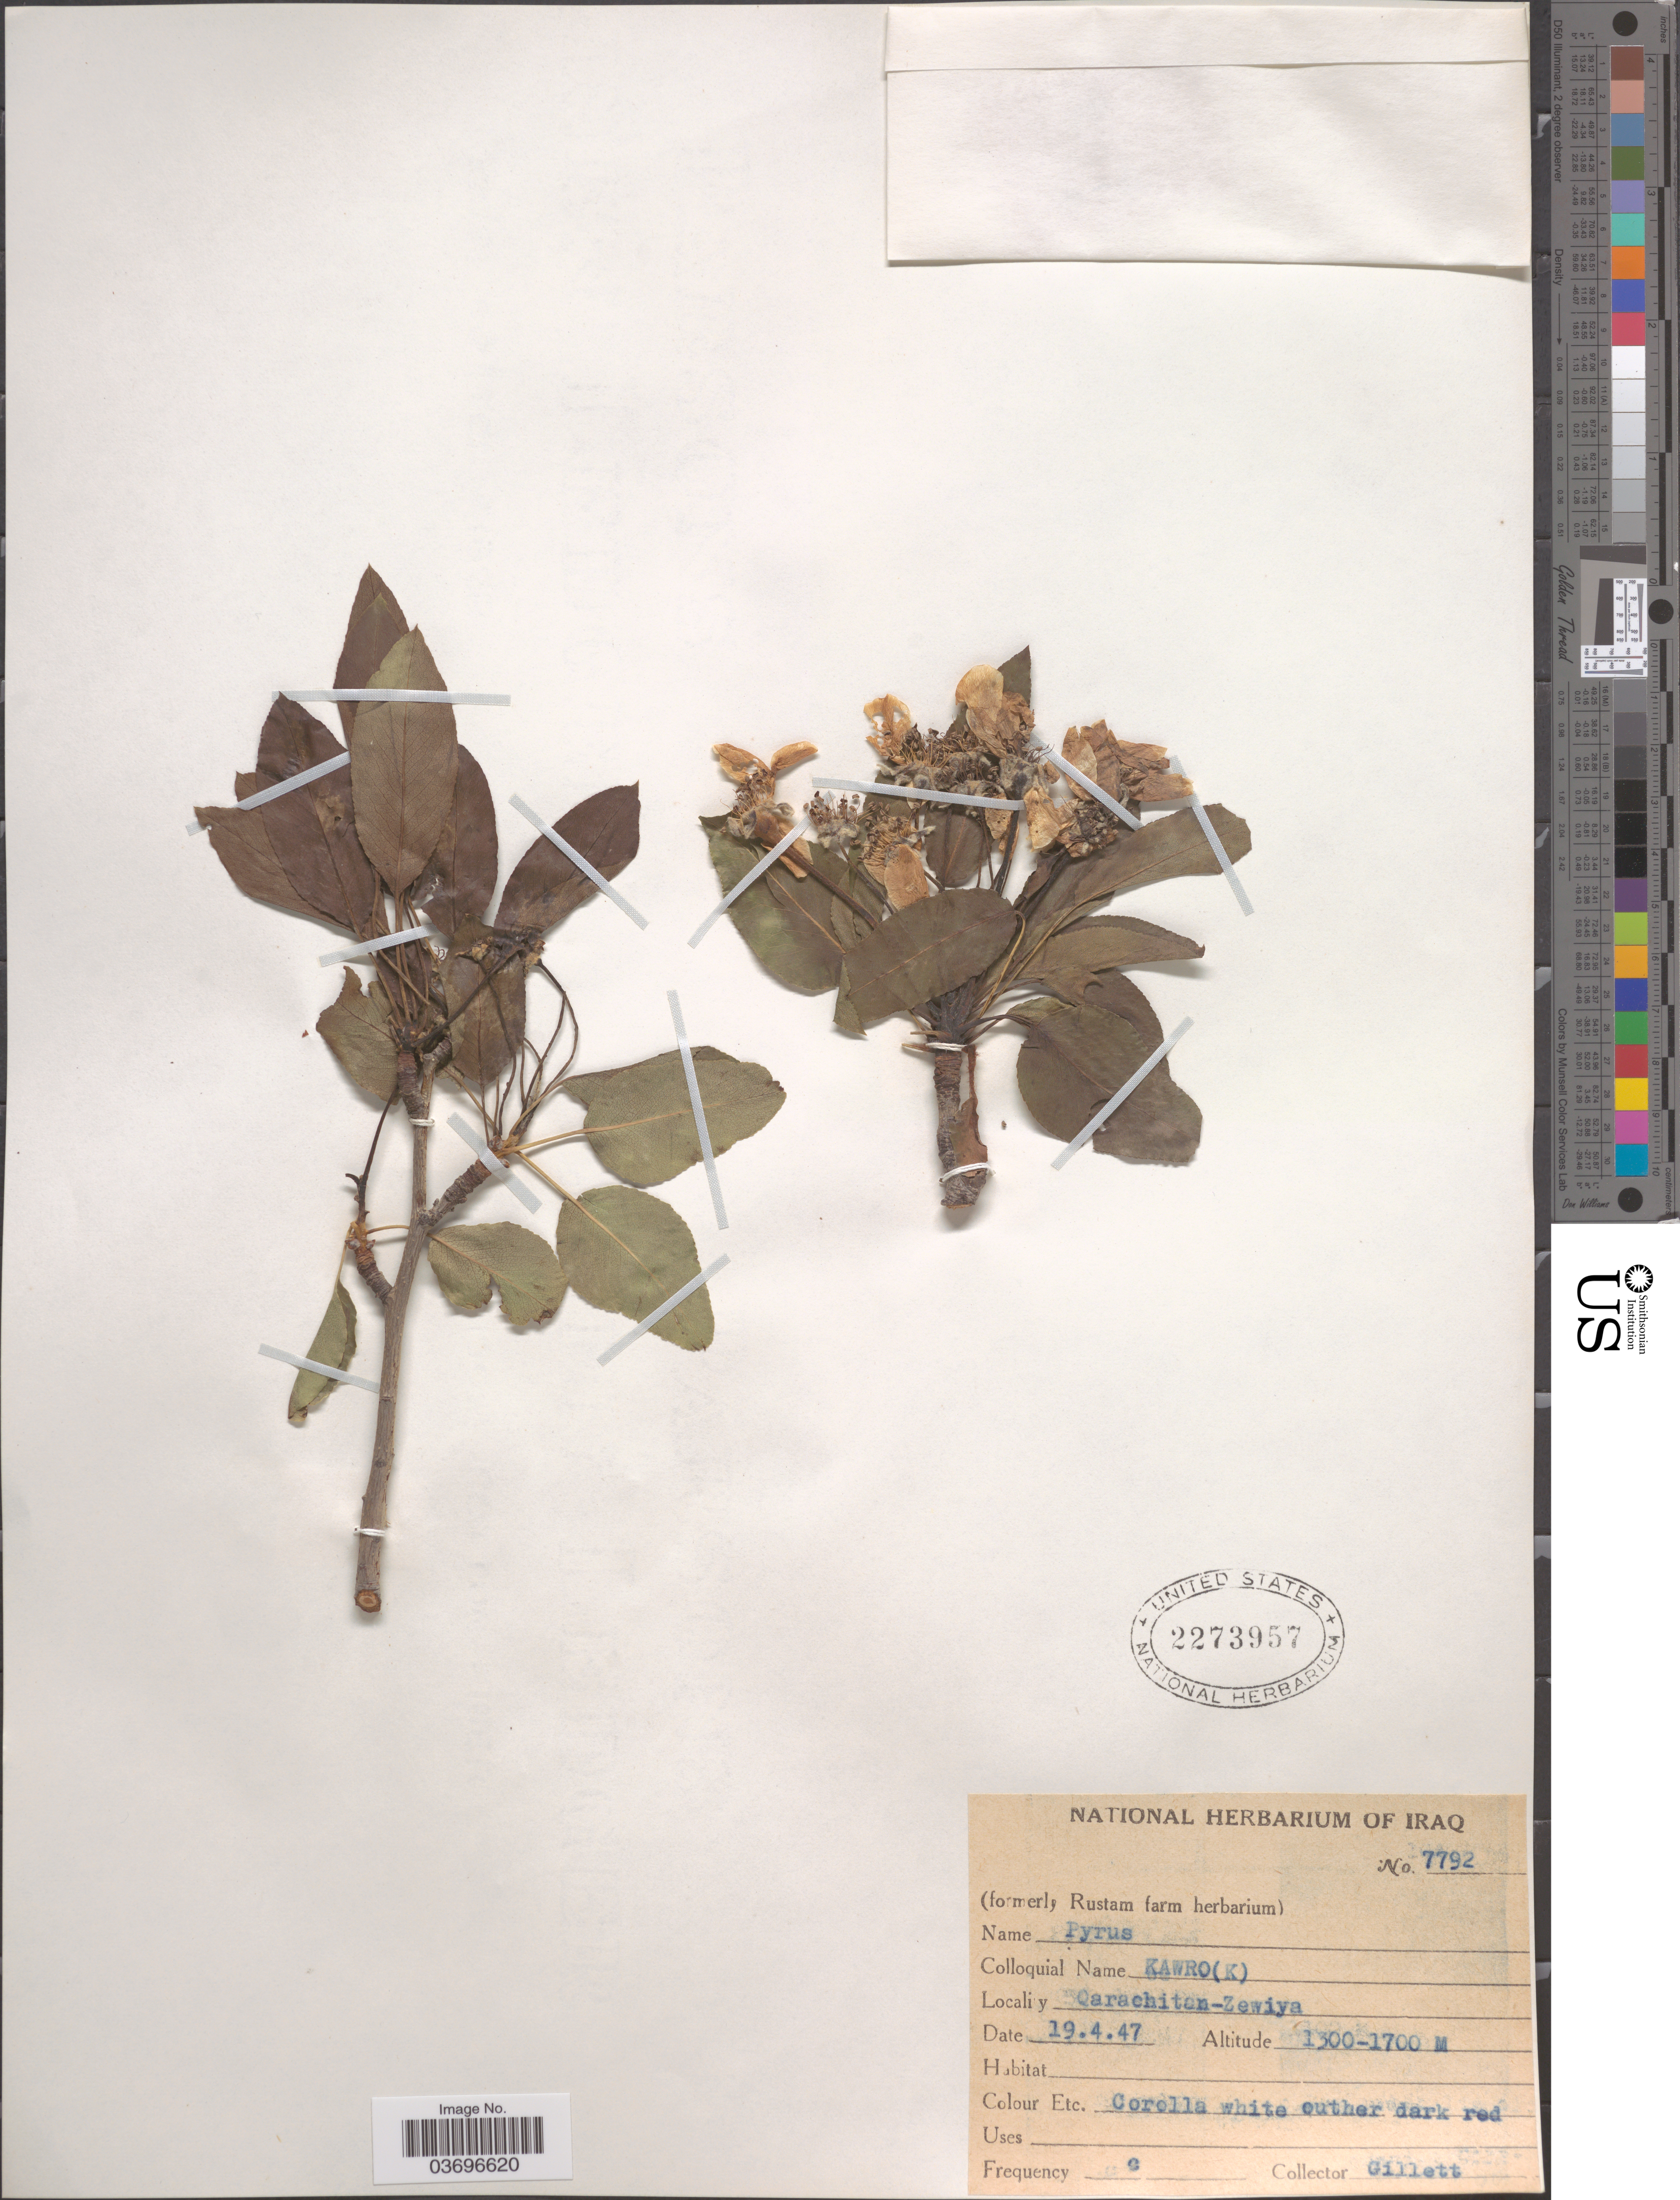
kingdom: Plantae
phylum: Tracheophyta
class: Magnoliopsida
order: Rosales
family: Rosaceae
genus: Pyrus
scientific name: Pyrus sp.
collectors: Gillett, --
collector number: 7792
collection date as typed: Transcribed d/m/y: 19/4/47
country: Iraq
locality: Qarachitan-Zewiya.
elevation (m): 1300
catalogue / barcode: US 2273957